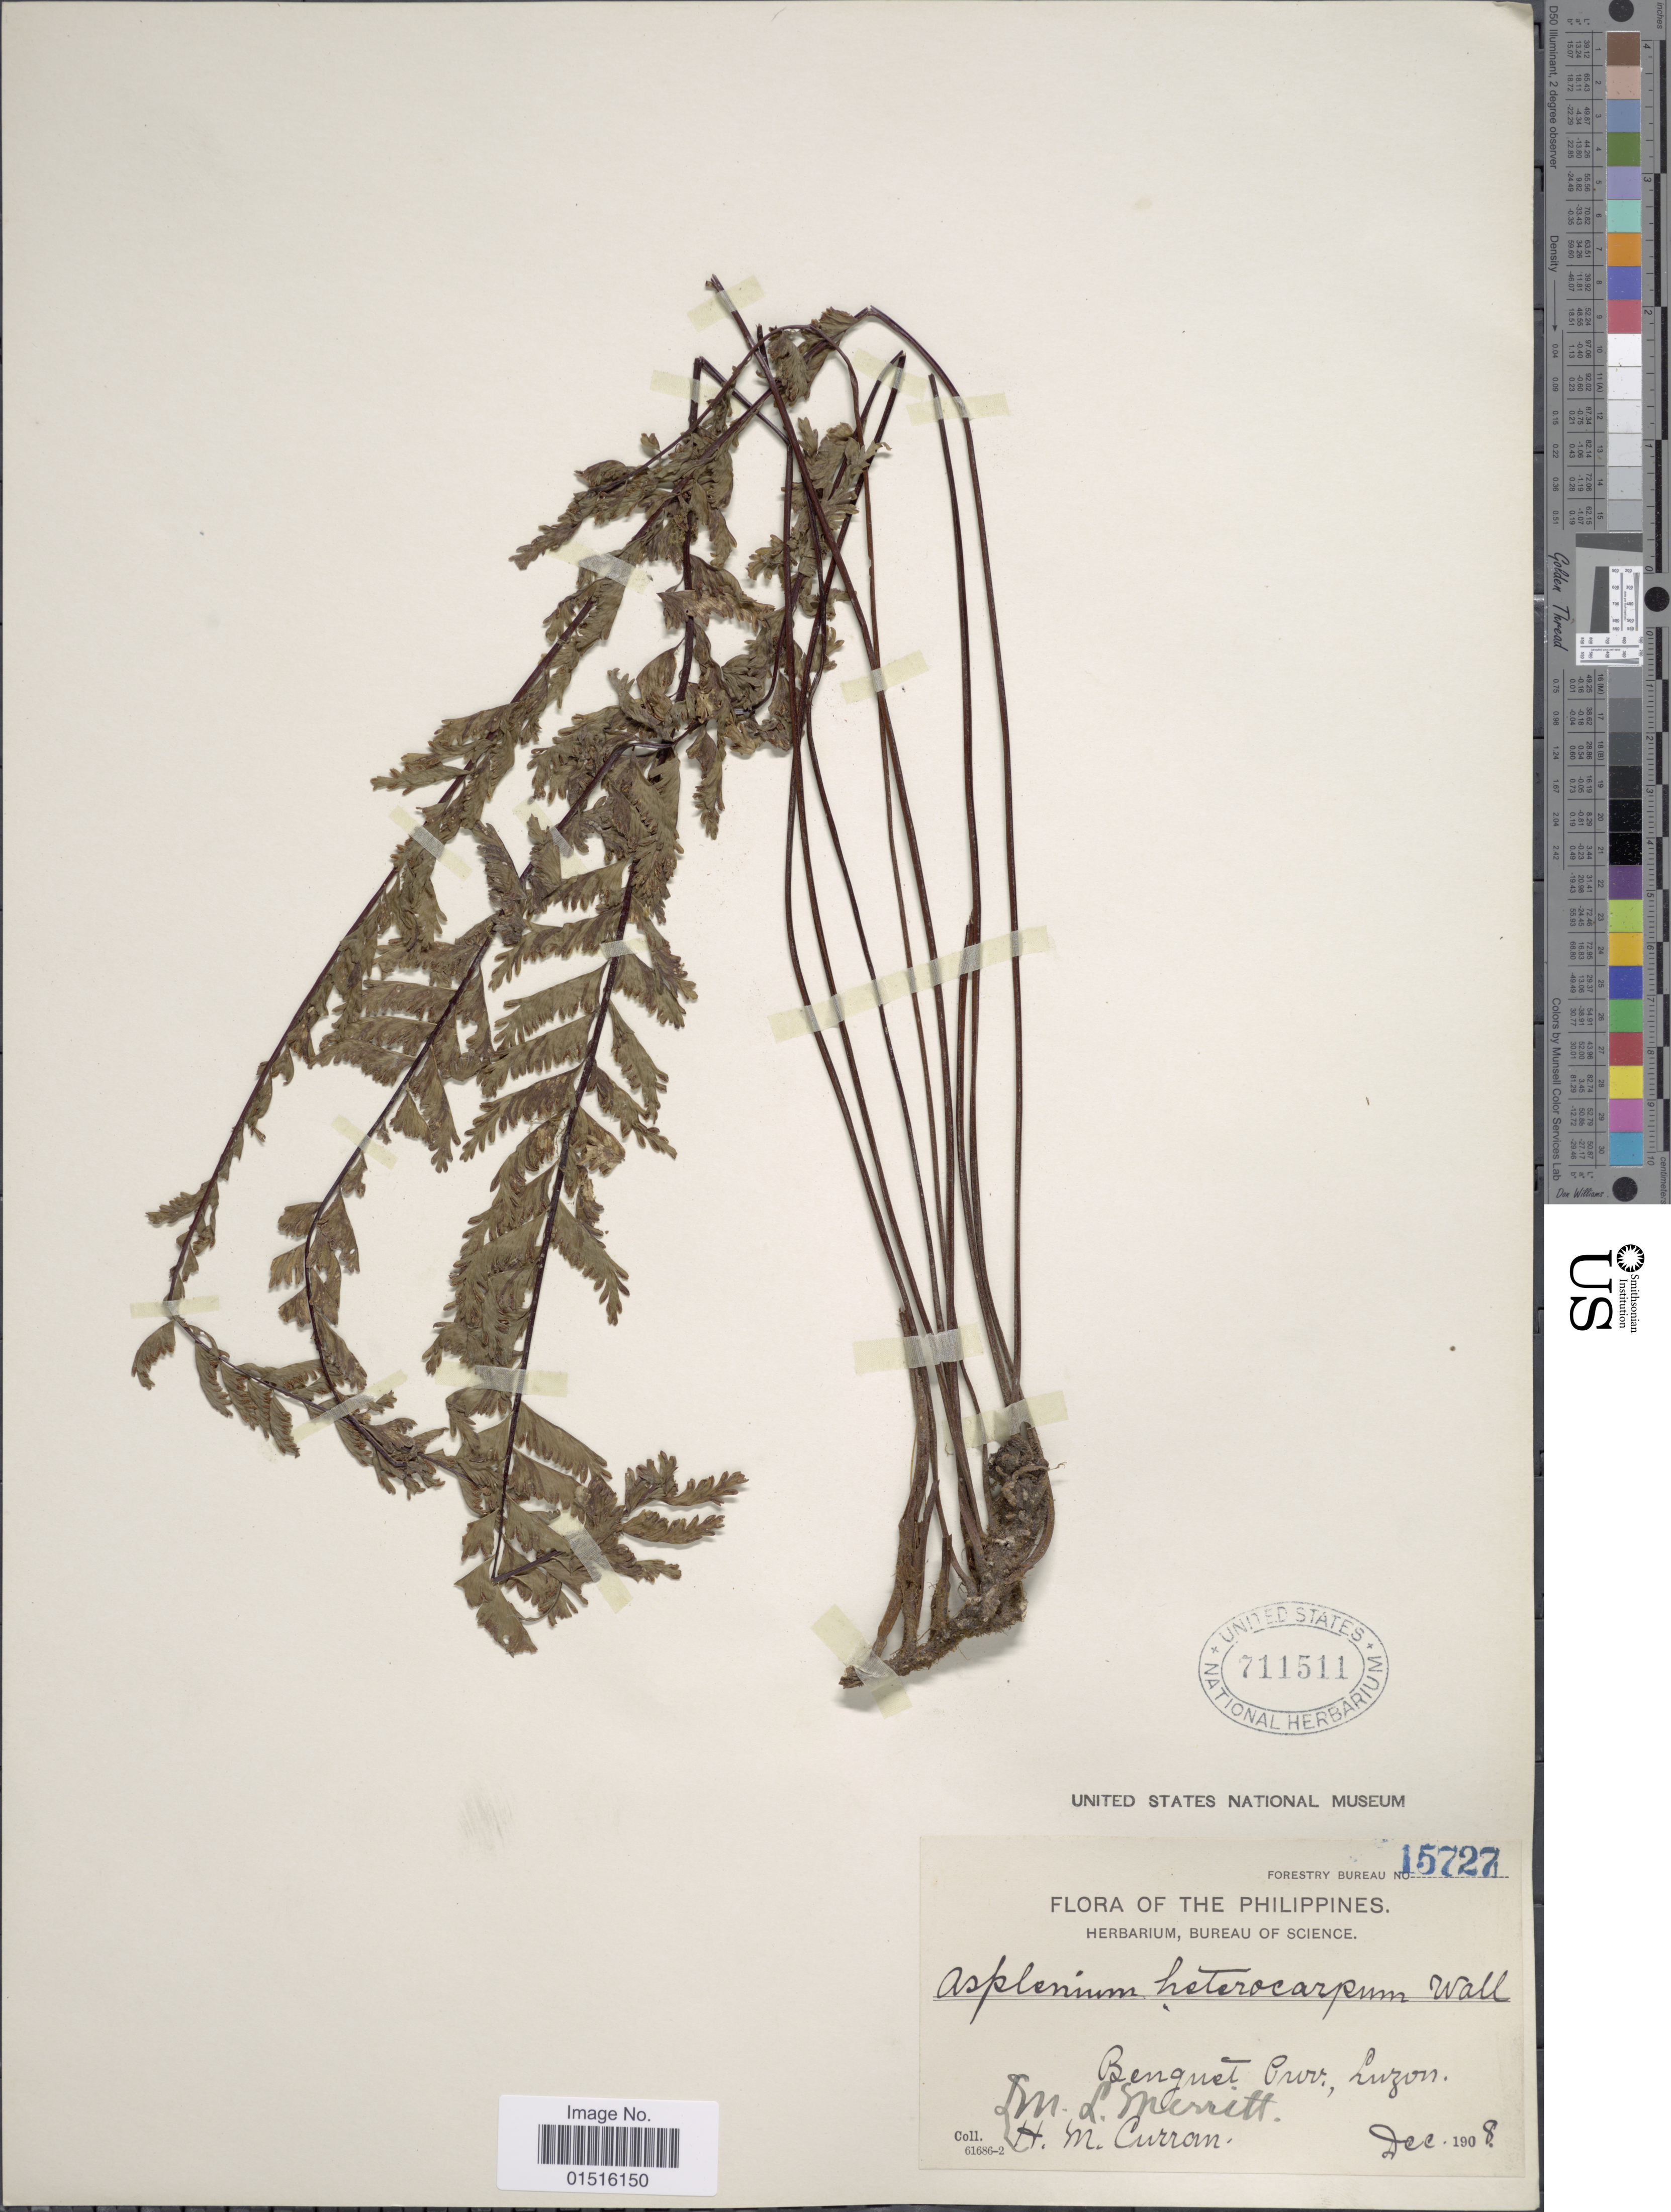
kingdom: Plantae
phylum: Tracheophyta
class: Polypodiopsida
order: Polypodiales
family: Aspleniaceae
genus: Asplenium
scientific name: Asplenium cheilosorum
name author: Kunze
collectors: M. L. Merritt & H. M. Curran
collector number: Forestry Bureau 15727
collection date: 1908-12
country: Philippines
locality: Benguet Prov., Luzon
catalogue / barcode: US 711511